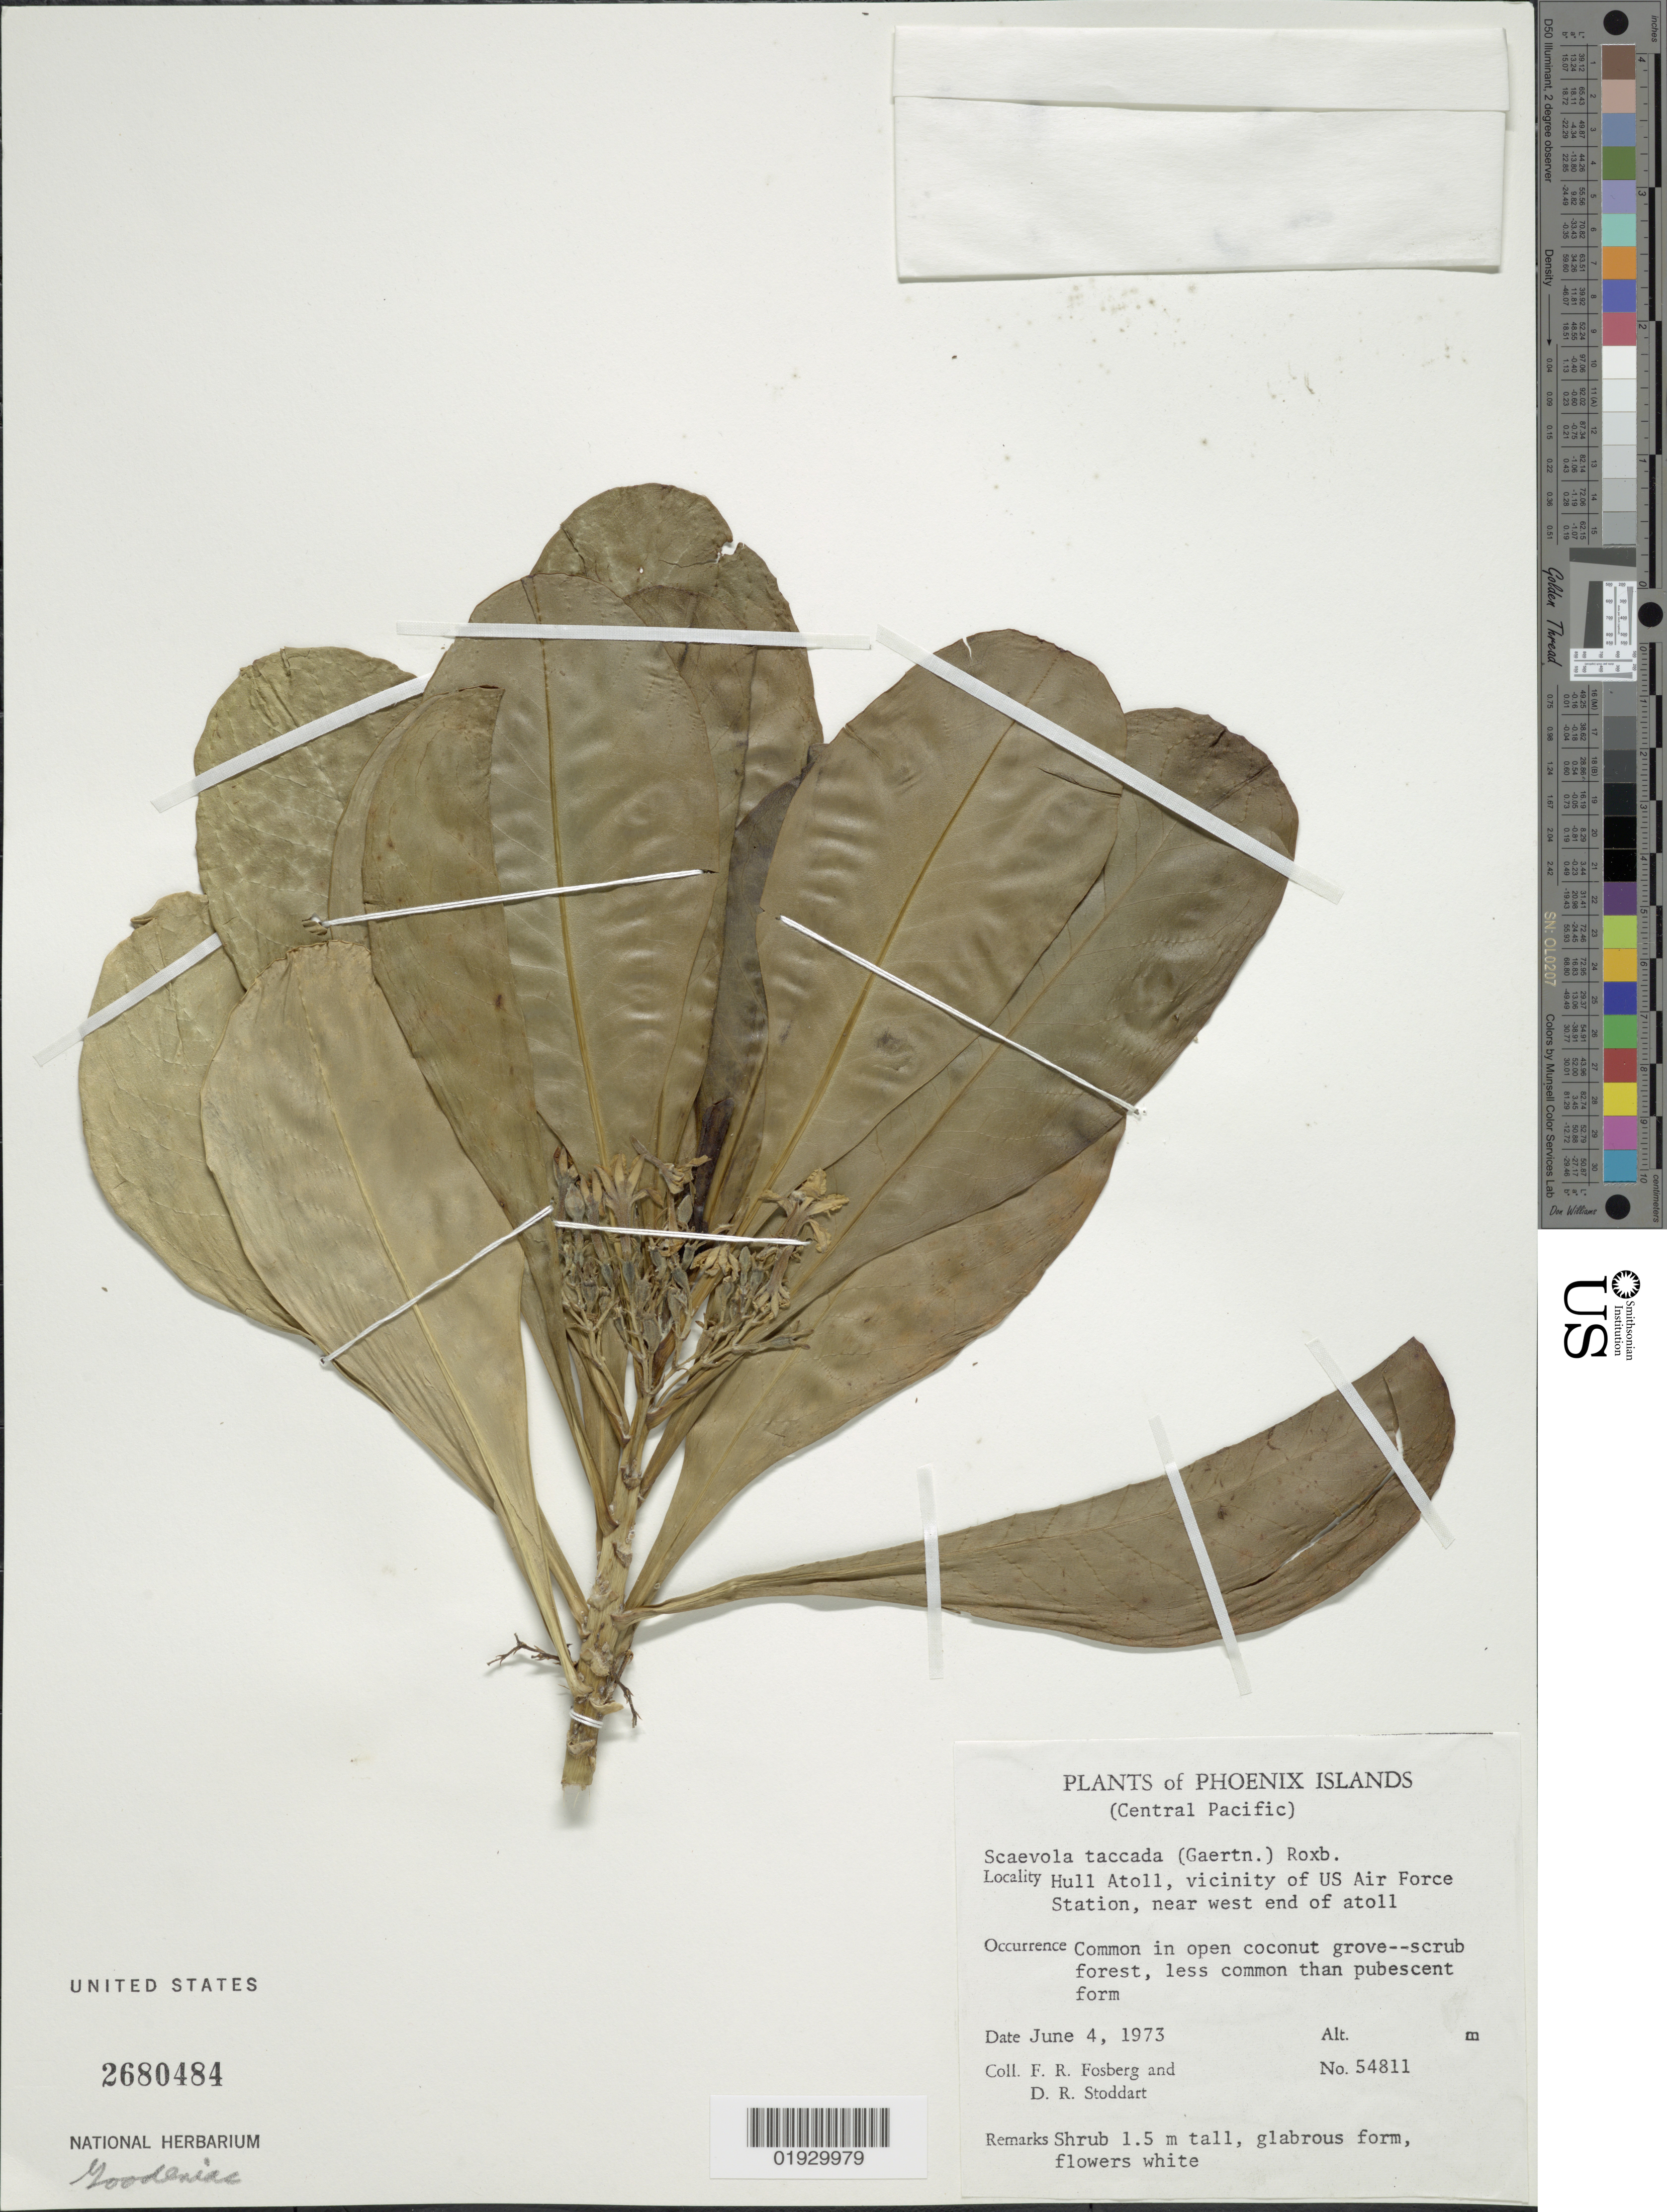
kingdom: Plantae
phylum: Tracheophyta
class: Magnoliopsida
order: Asterales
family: Goodeniaceae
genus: Scaevola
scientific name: Scaevola taccada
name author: (Gaertn.) Roxb.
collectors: F. R. Fosberg & D. R. Stoddart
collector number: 54811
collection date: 1973-06-04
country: Kiribati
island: Orona [Hull] Atoll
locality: Phoenix Islands, Central Pacific, Hull Atoll, vicinity of US Air Force Station, near west end of atoll.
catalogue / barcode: US 2680484